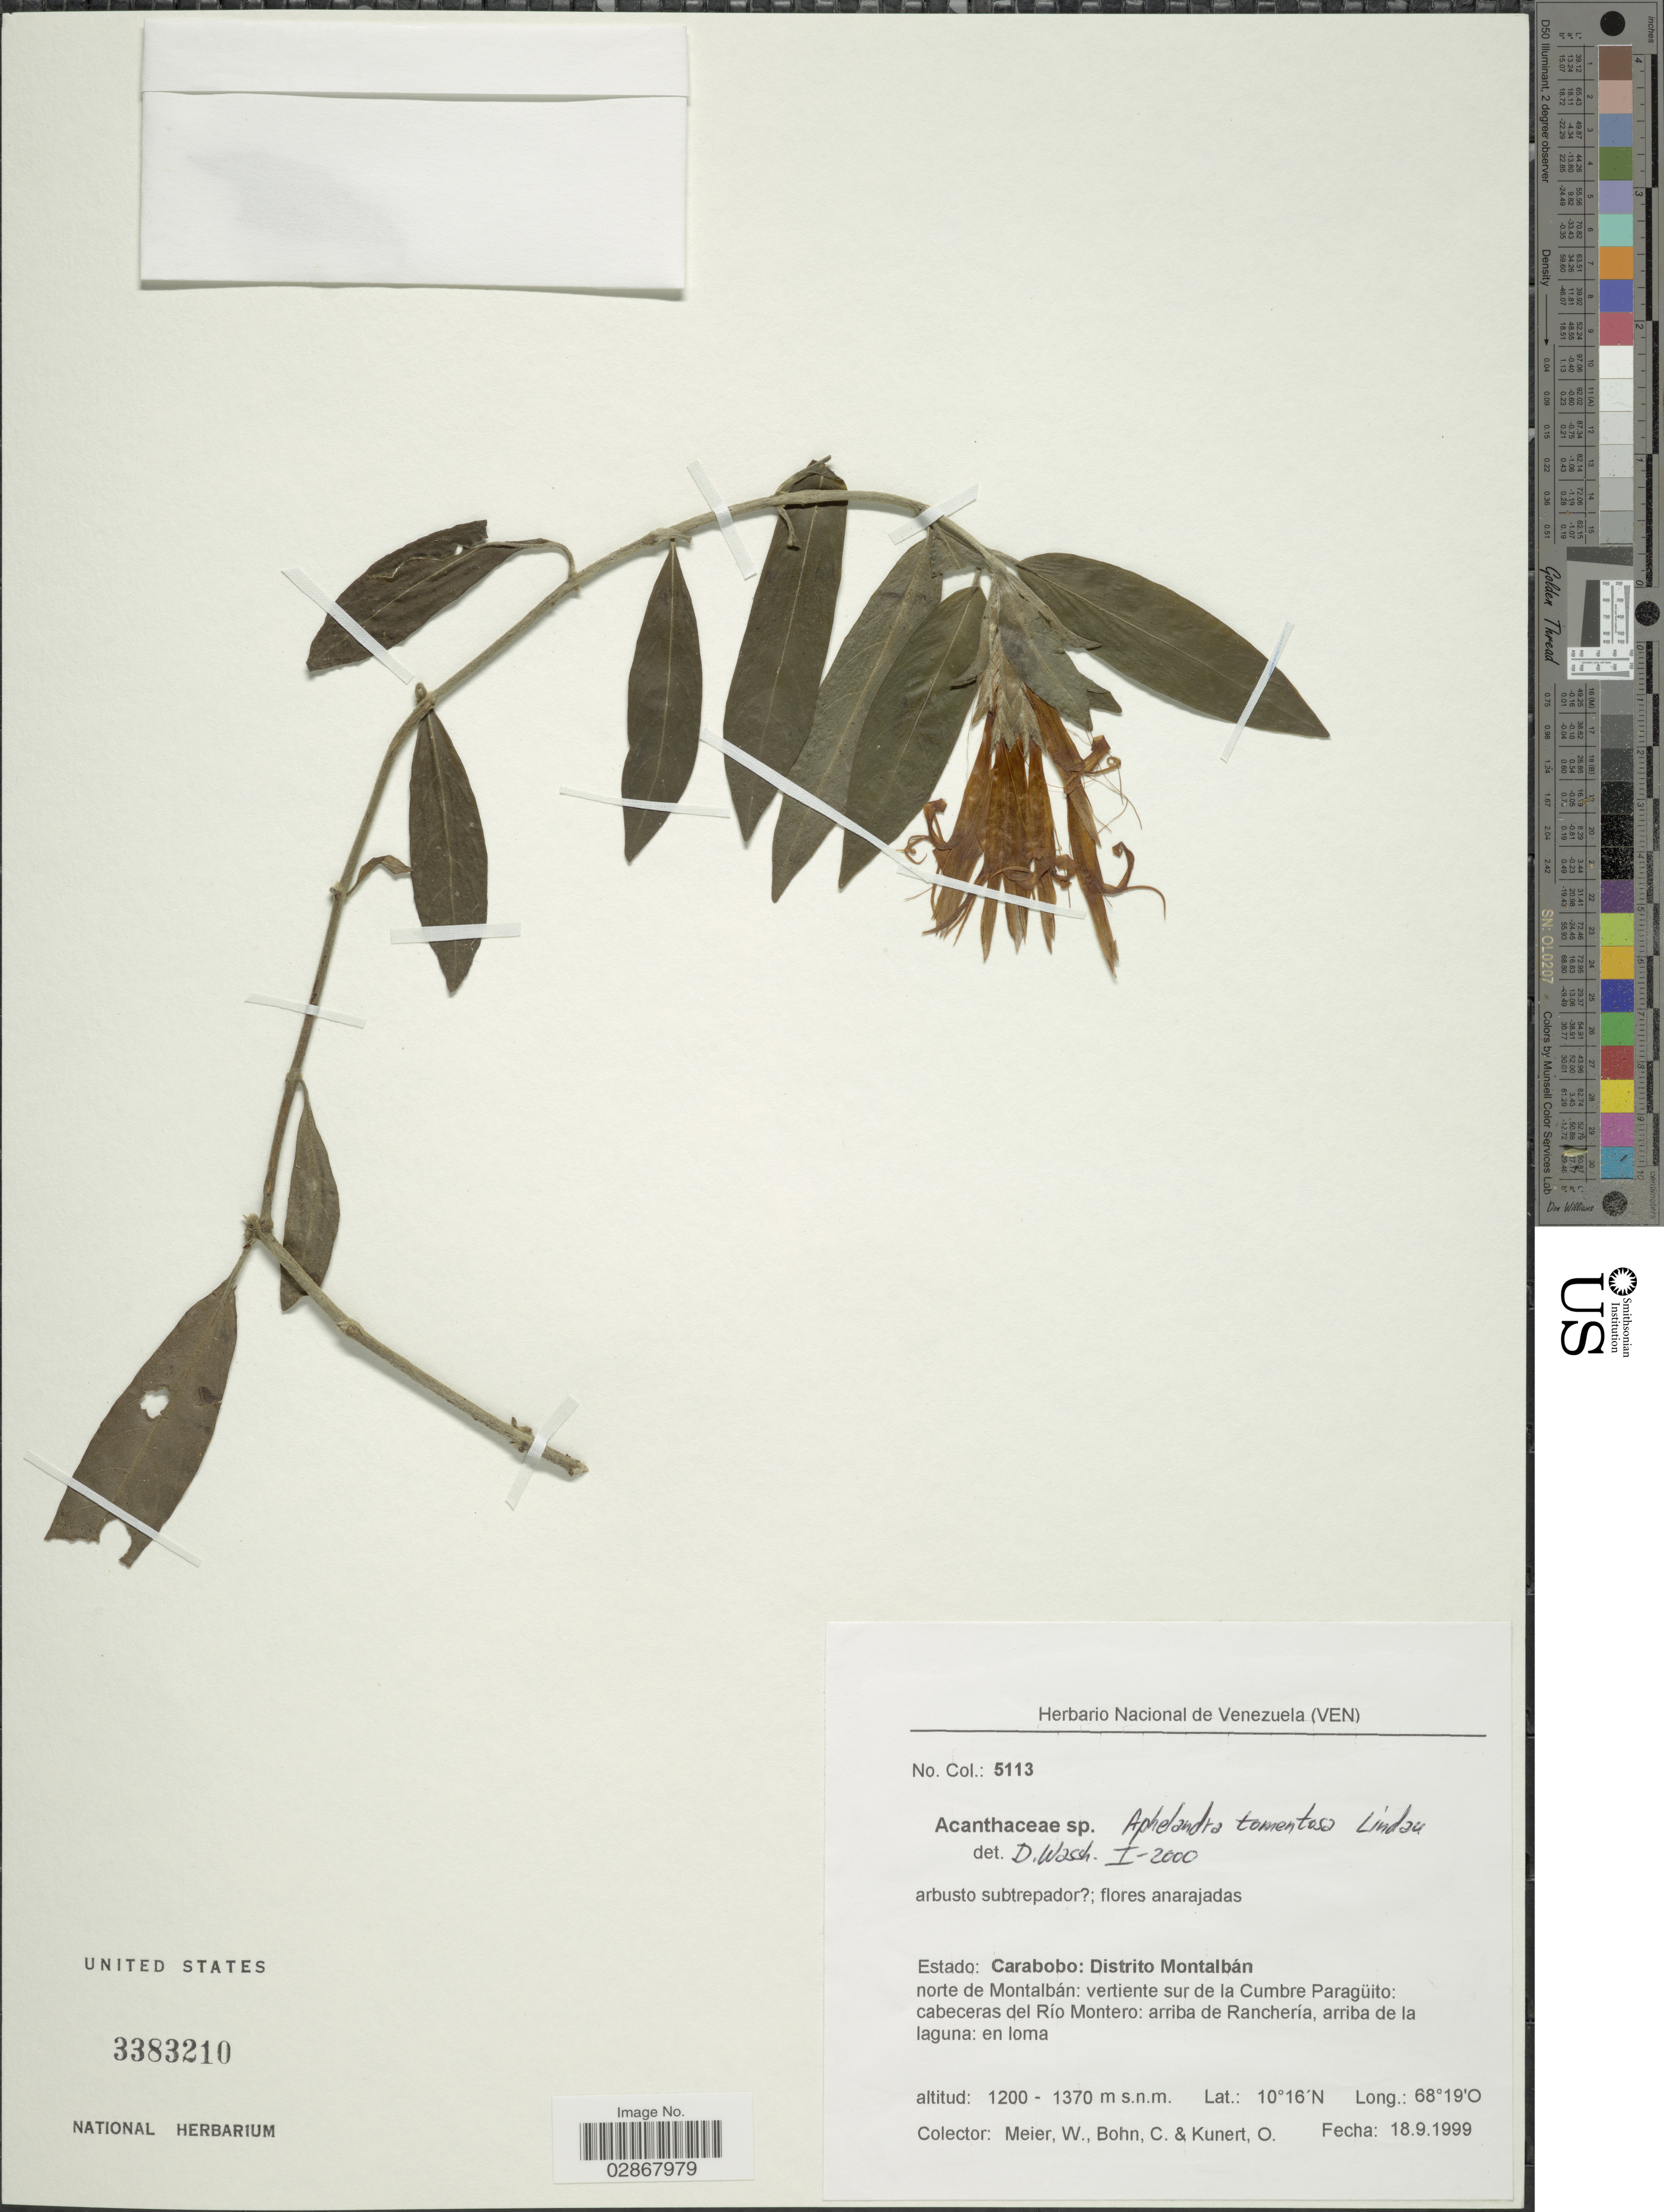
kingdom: Plantae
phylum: Tracheophyta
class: Magnoliopsida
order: Lamiales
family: Acanthaceae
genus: Aphelandra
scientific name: Aphelandra tomentosa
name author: Lindau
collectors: W. Meier, C. Bohn & O. Kunert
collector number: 5113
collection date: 1999-09-18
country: Venezuela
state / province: Carabobo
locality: Distrito Montalbán. Norte de Montalbán: vertiente sur de la Cumbre Paragüito: cabeceras del Río Montero: arriba de Ranchería, arriba de la laguna: en loma.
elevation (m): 1200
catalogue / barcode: US 3383210